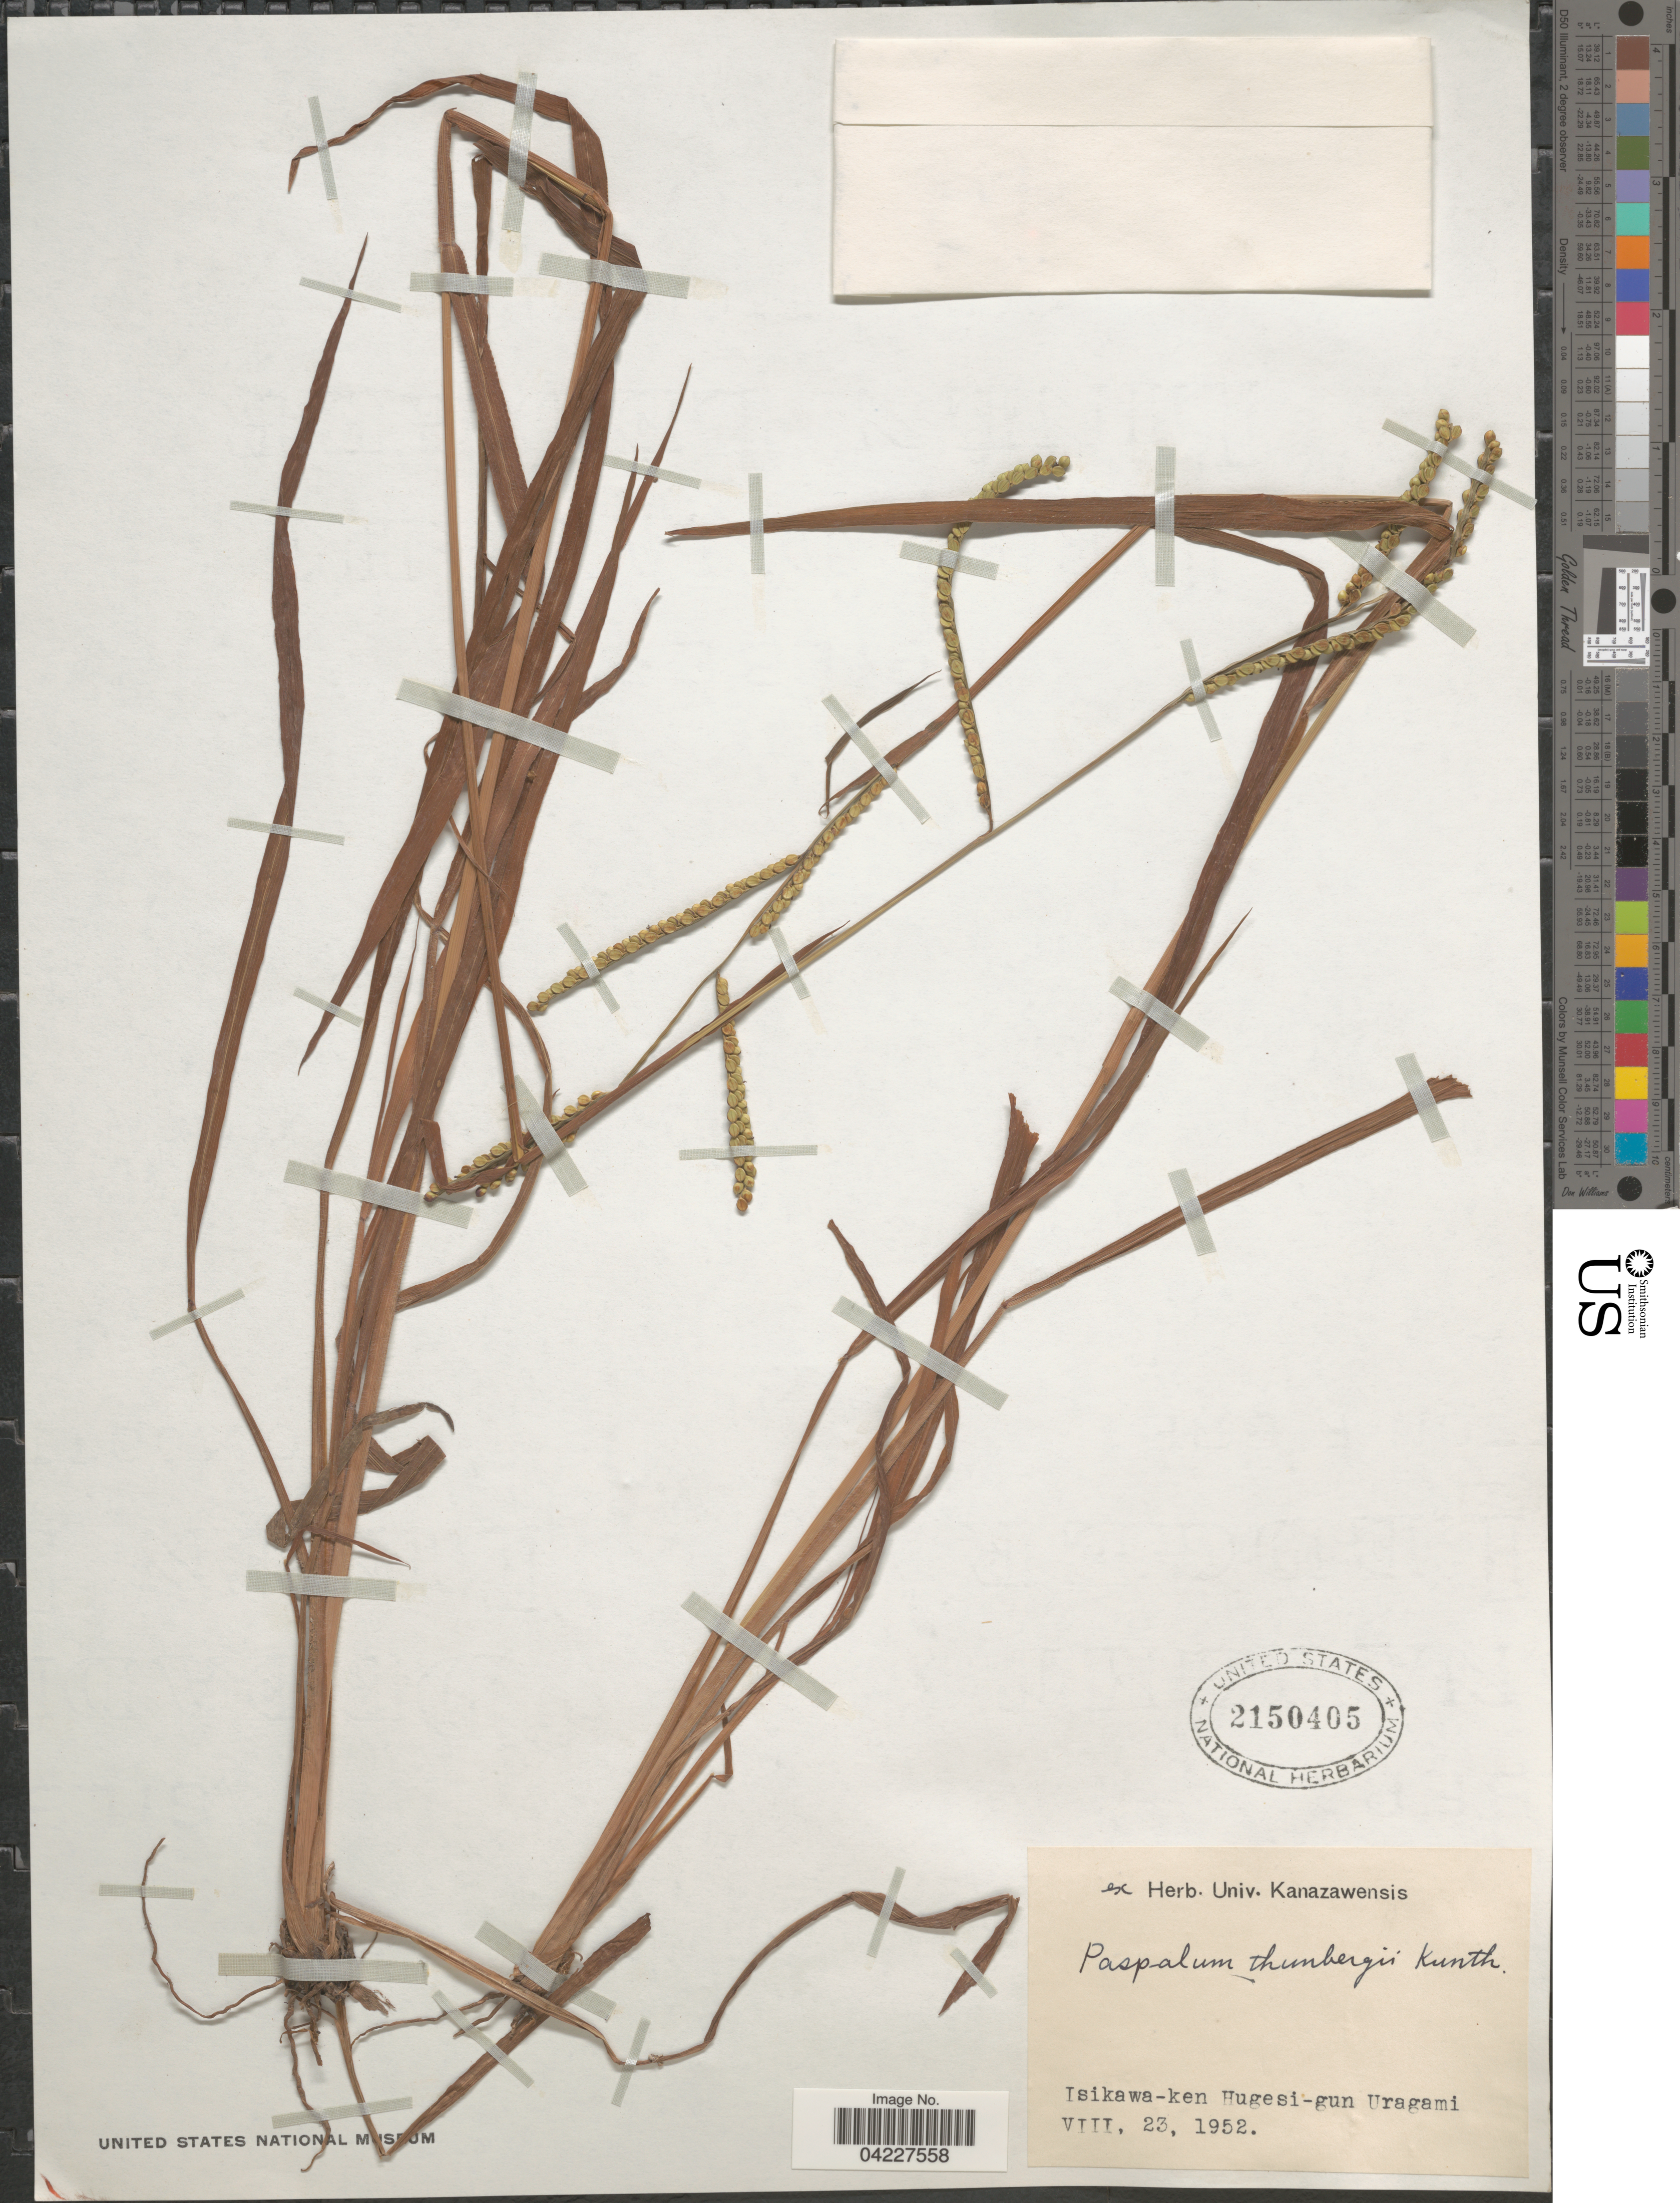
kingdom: Plantae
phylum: Tracheophyta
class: Liliopsida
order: Poales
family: Poaceae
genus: Paspalum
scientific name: Paspalum thunbergii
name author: Kunth ex Steud.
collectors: Ex Herb. Univ. Kanazawensis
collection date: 1952-08-23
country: Japan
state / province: Isikawa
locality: Isikawa-ken Hugesi-gun Uragami.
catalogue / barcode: US 2150405